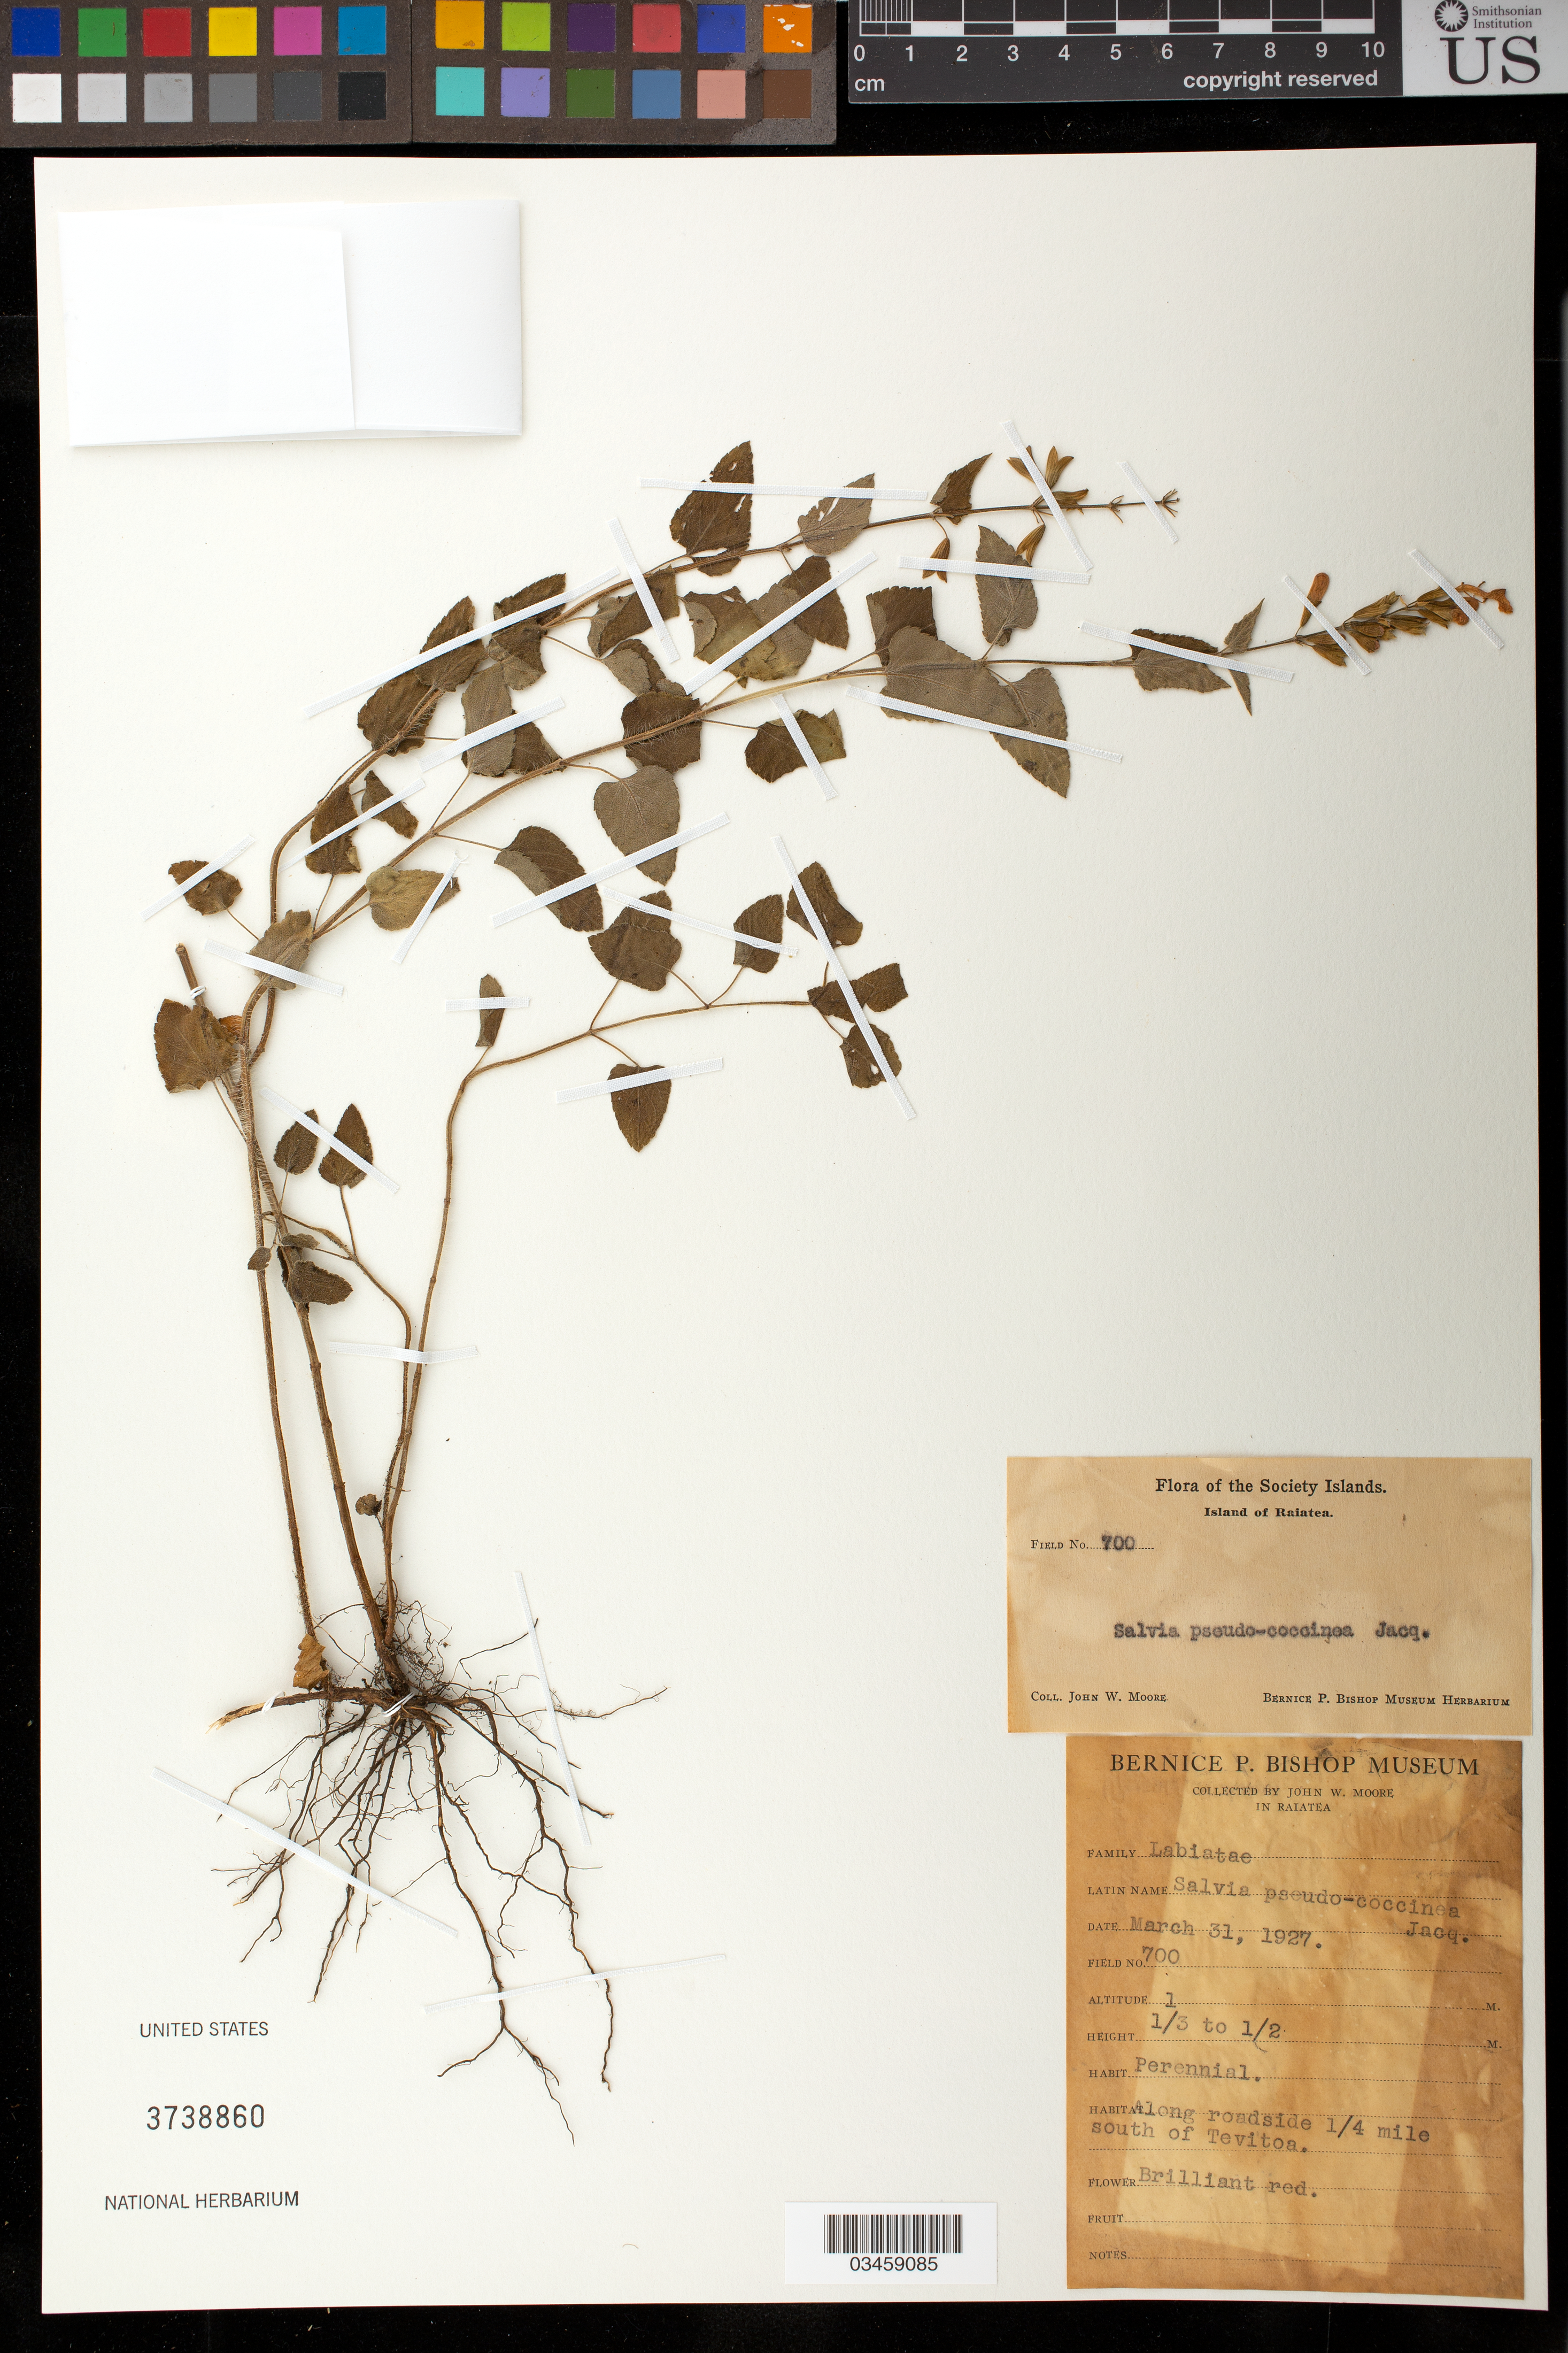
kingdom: Plantae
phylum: Tracheophyta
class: Magnoliopsida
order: Lamiales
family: Lamiaceae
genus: Salvia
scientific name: Salvia coccinea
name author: Buc'hoz ex Etl.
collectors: J. Moore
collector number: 700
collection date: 1927-03-31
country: French Polynesia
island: Raiatea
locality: Society Islands, Island of Raiatea, 1/4 mi. S of Tovitoa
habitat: Roadside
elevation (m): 1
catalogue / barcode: US 3738860